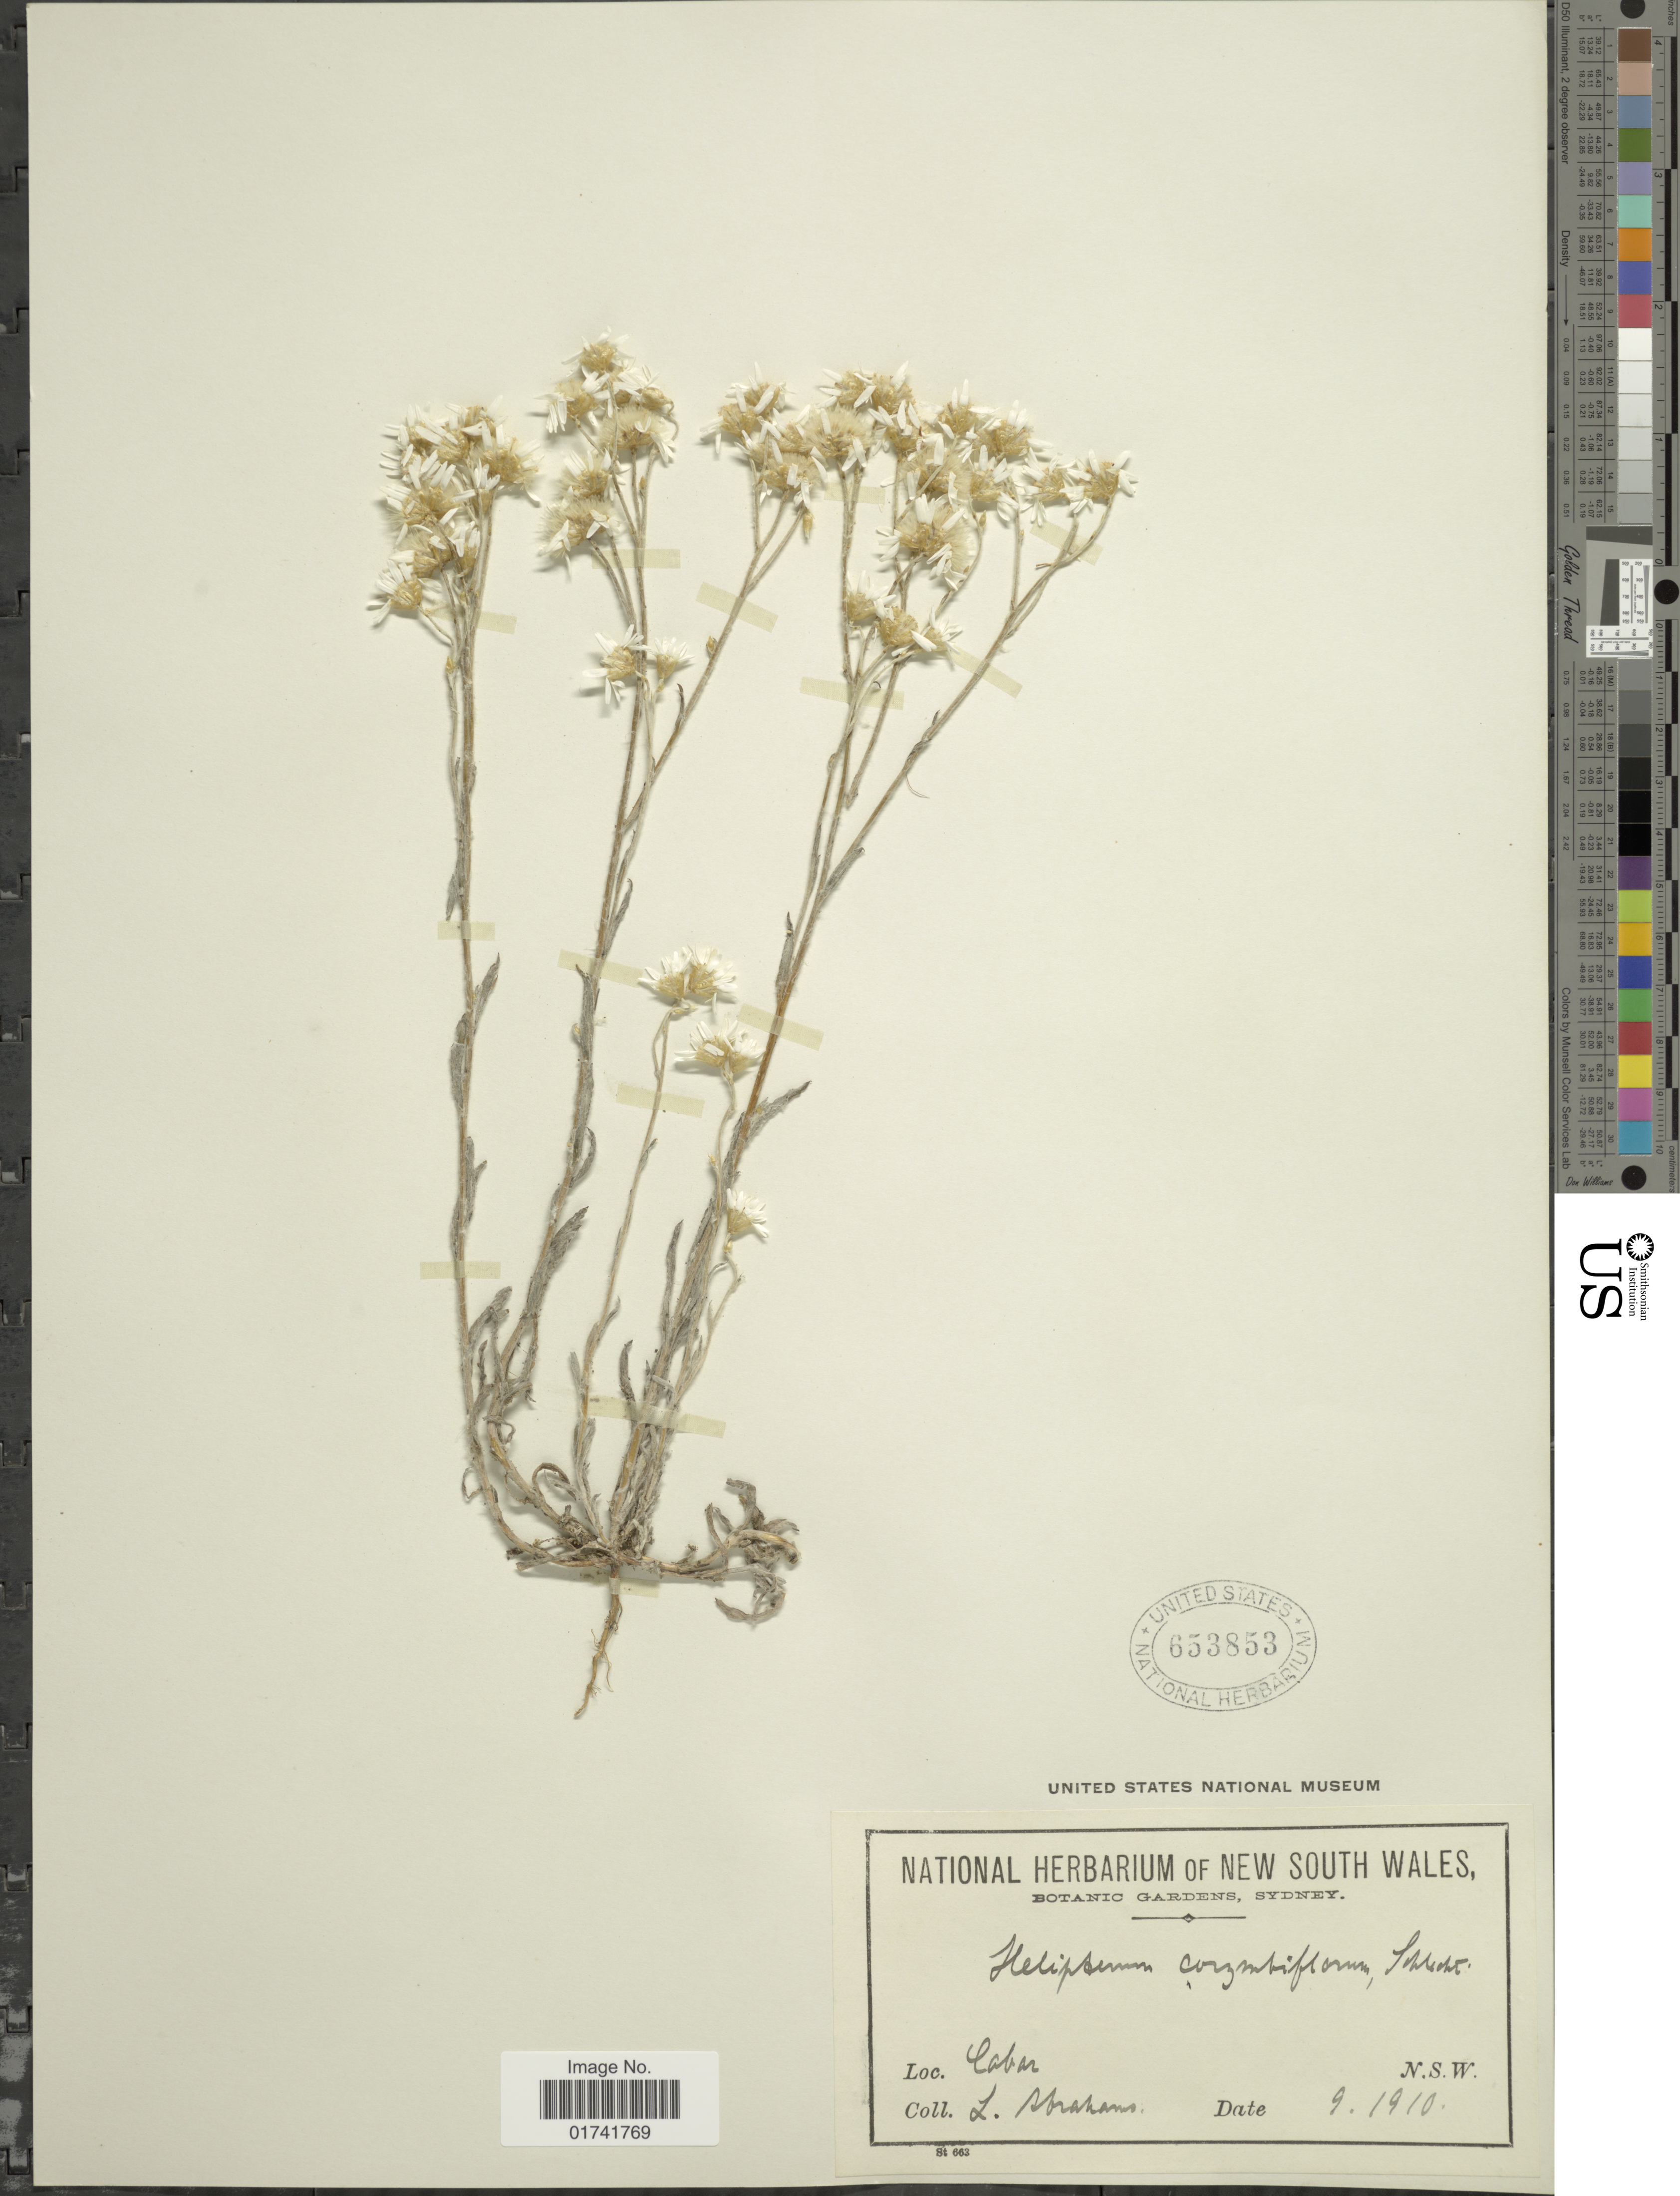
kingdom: Plantae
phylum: Tracheophyta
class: Magnoliopsida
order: Asterales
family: Asteraceae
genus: Rhodanthe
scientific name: Rhodanthe corymbiflora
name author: (Schltdl.) Paul G. Wilson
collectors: L. Abrahams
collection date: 1910-09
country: Australia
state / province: New South Wales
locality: Cabar,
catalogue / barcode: US 653853